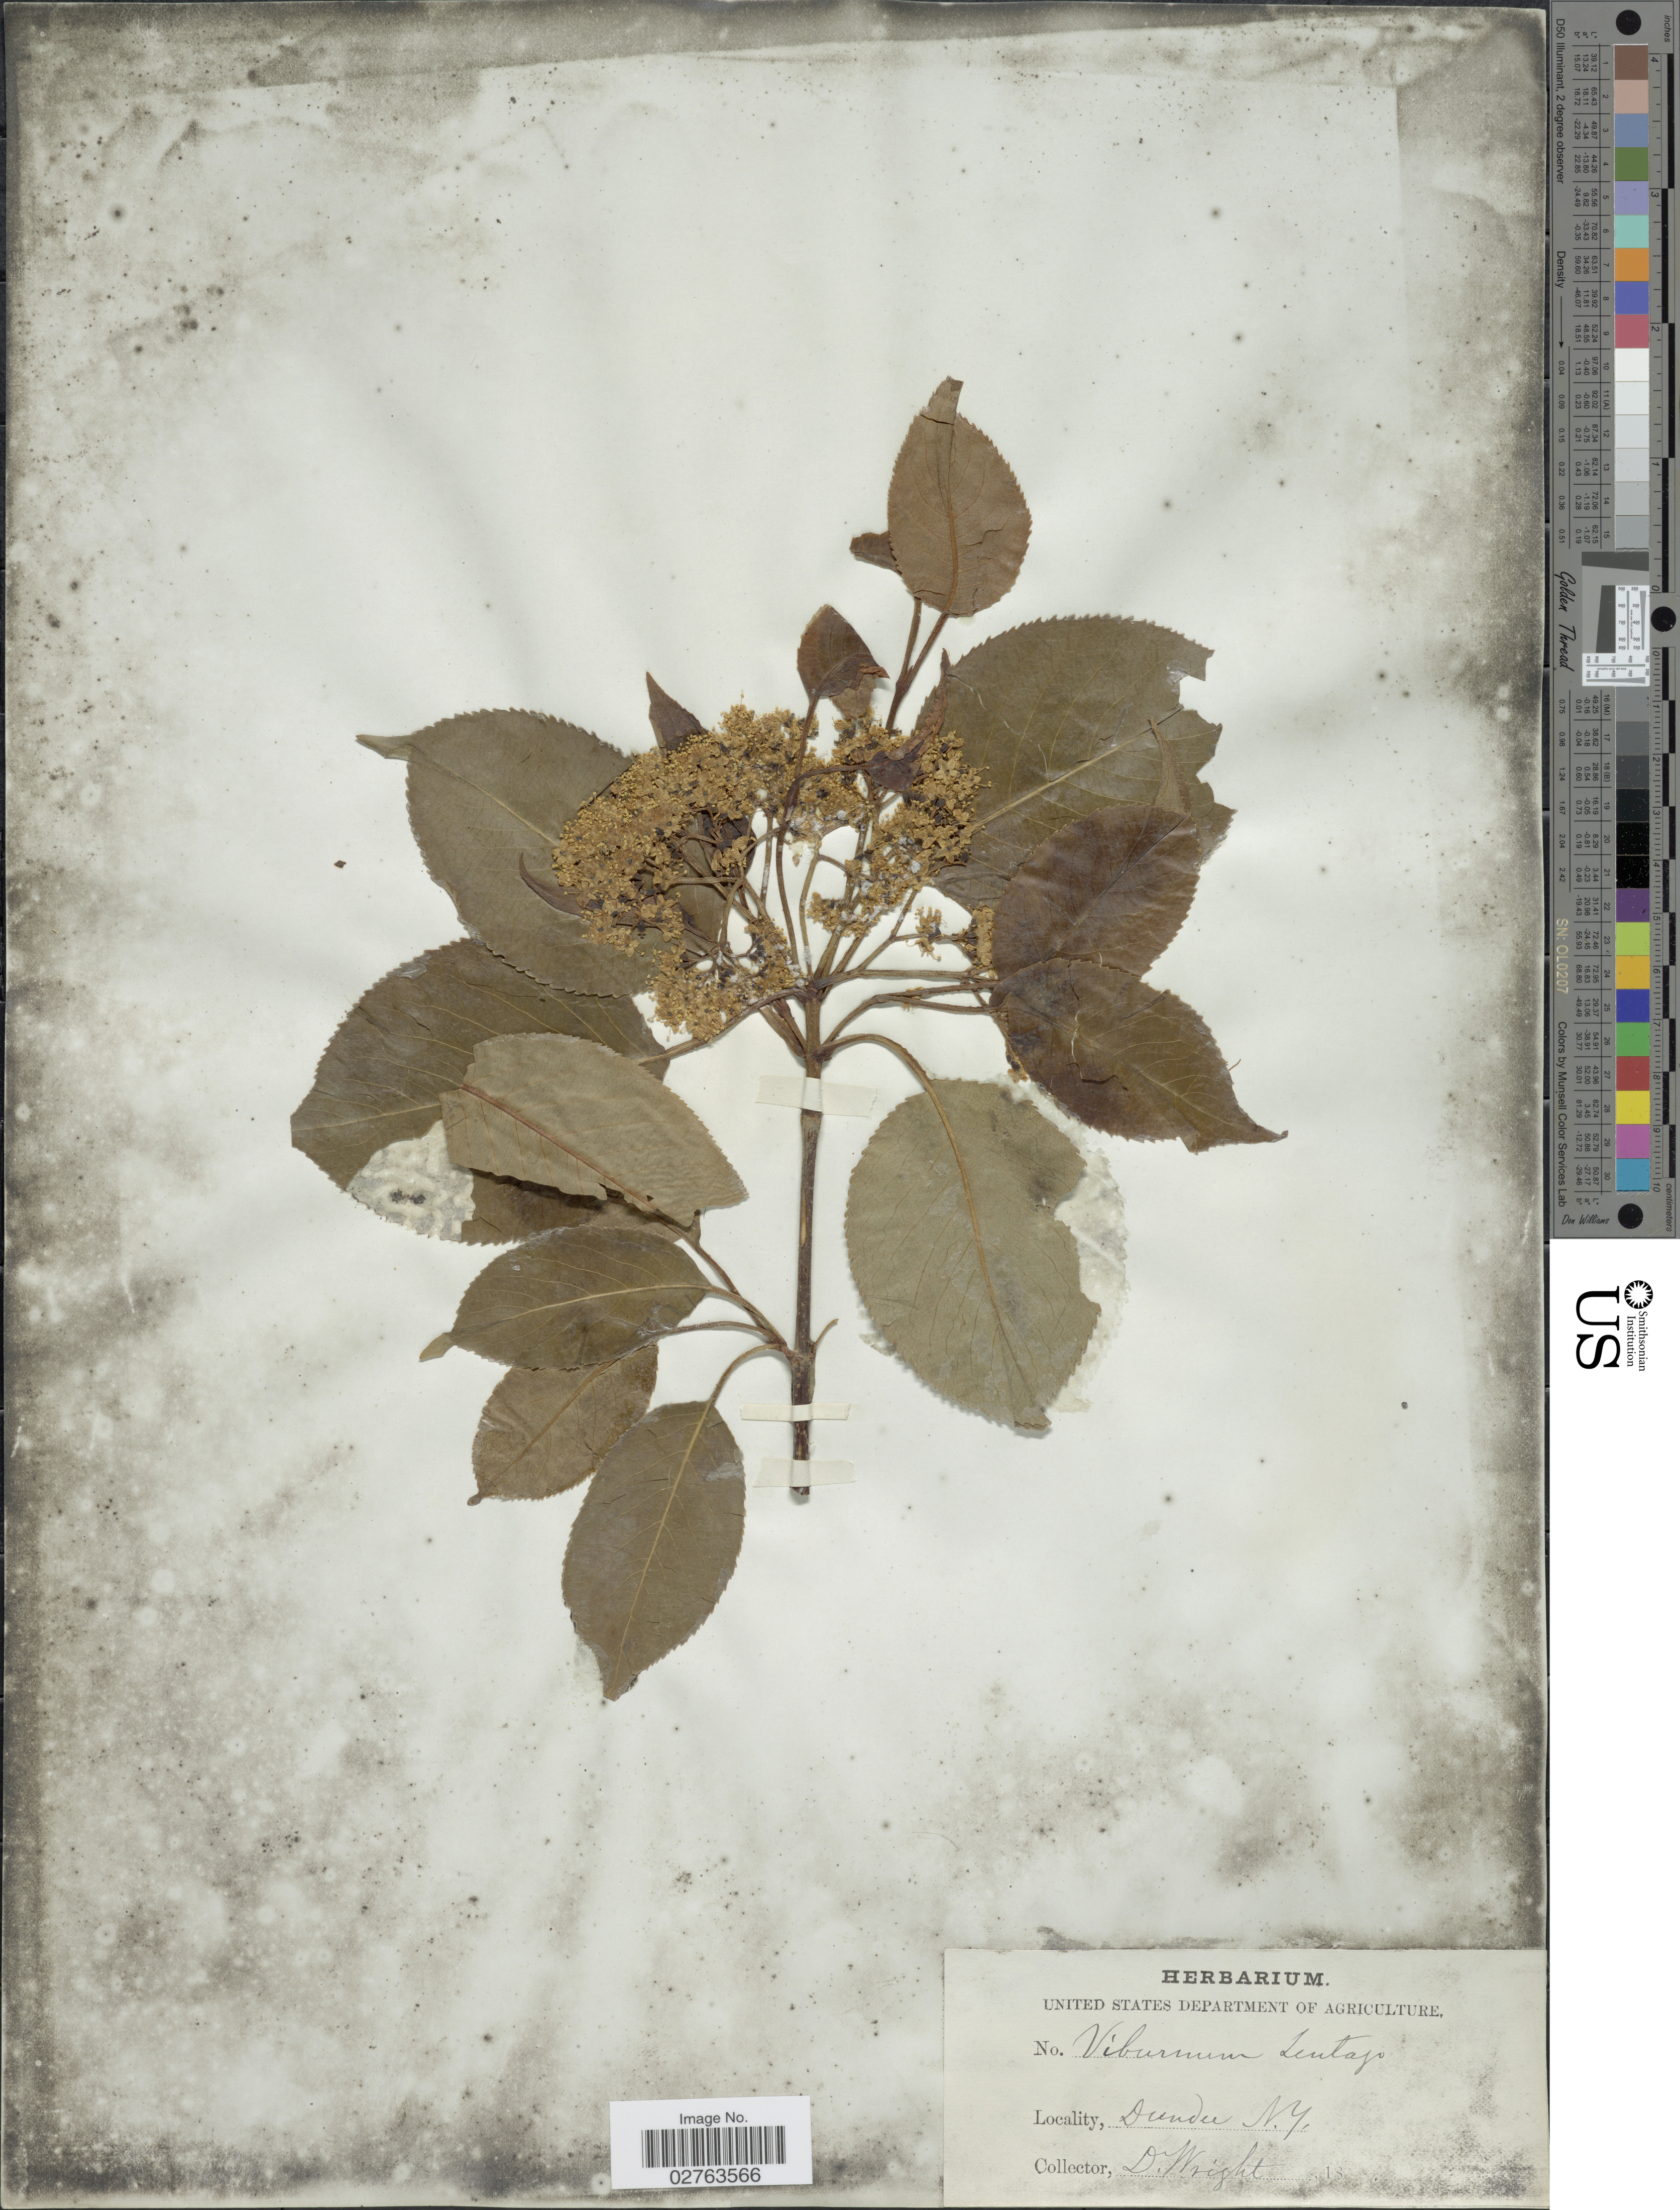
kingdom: Plantae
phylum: Tracheophyta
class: Magnoliopsida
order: Dipsacales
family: Viburnaceae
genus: Viburnum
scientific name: Viburnum lentago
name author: L.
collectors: D. Wright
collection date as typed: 18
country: United States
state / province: New York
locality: Dundee.